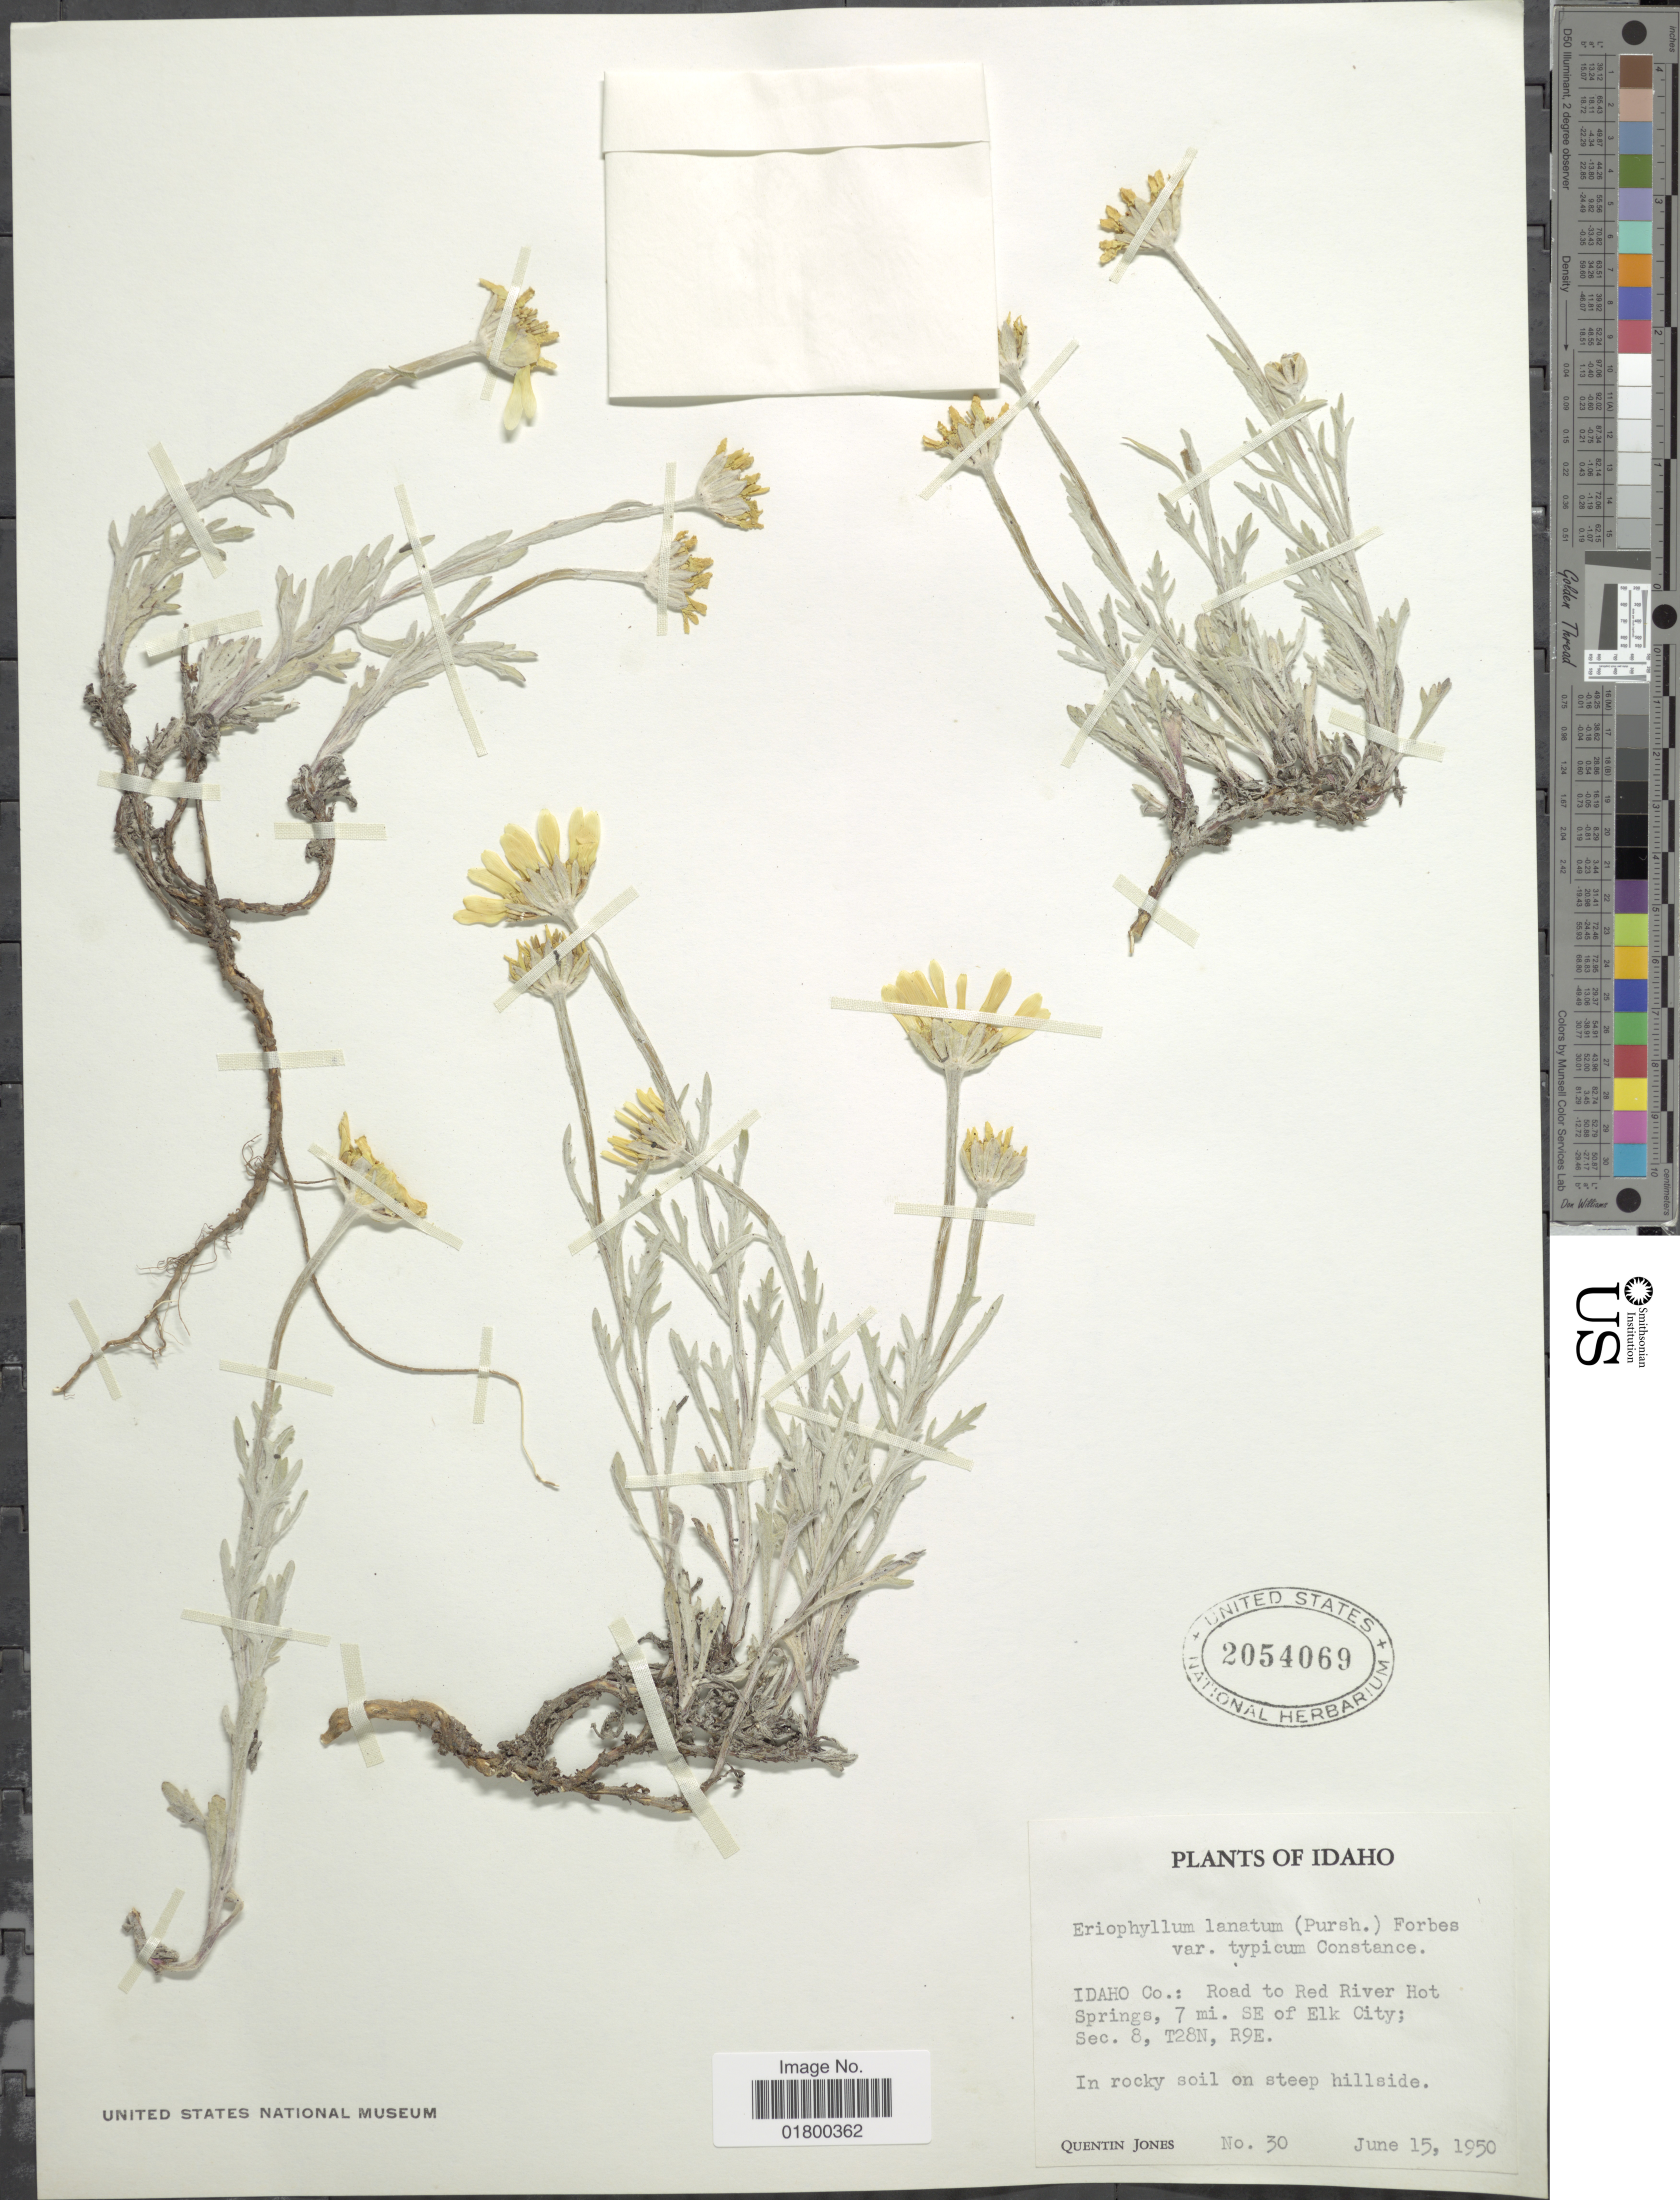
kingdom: Plantae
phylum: Tracheophyta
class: Magnoliopsida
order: Asterales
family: Asteraceae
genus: Eriophyllum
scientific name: Eriophyllum lanatum var. lanatum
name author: (Pursh) J. Forbes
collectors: Q. Jones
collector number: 30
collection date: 1950-06-15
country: United States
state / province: Idaho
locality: Idahol Co: Road to Red River Hot Springs, 7 mi. SE of Elk City, Sec. 8, T28N, R9E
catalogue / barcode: US 2054069